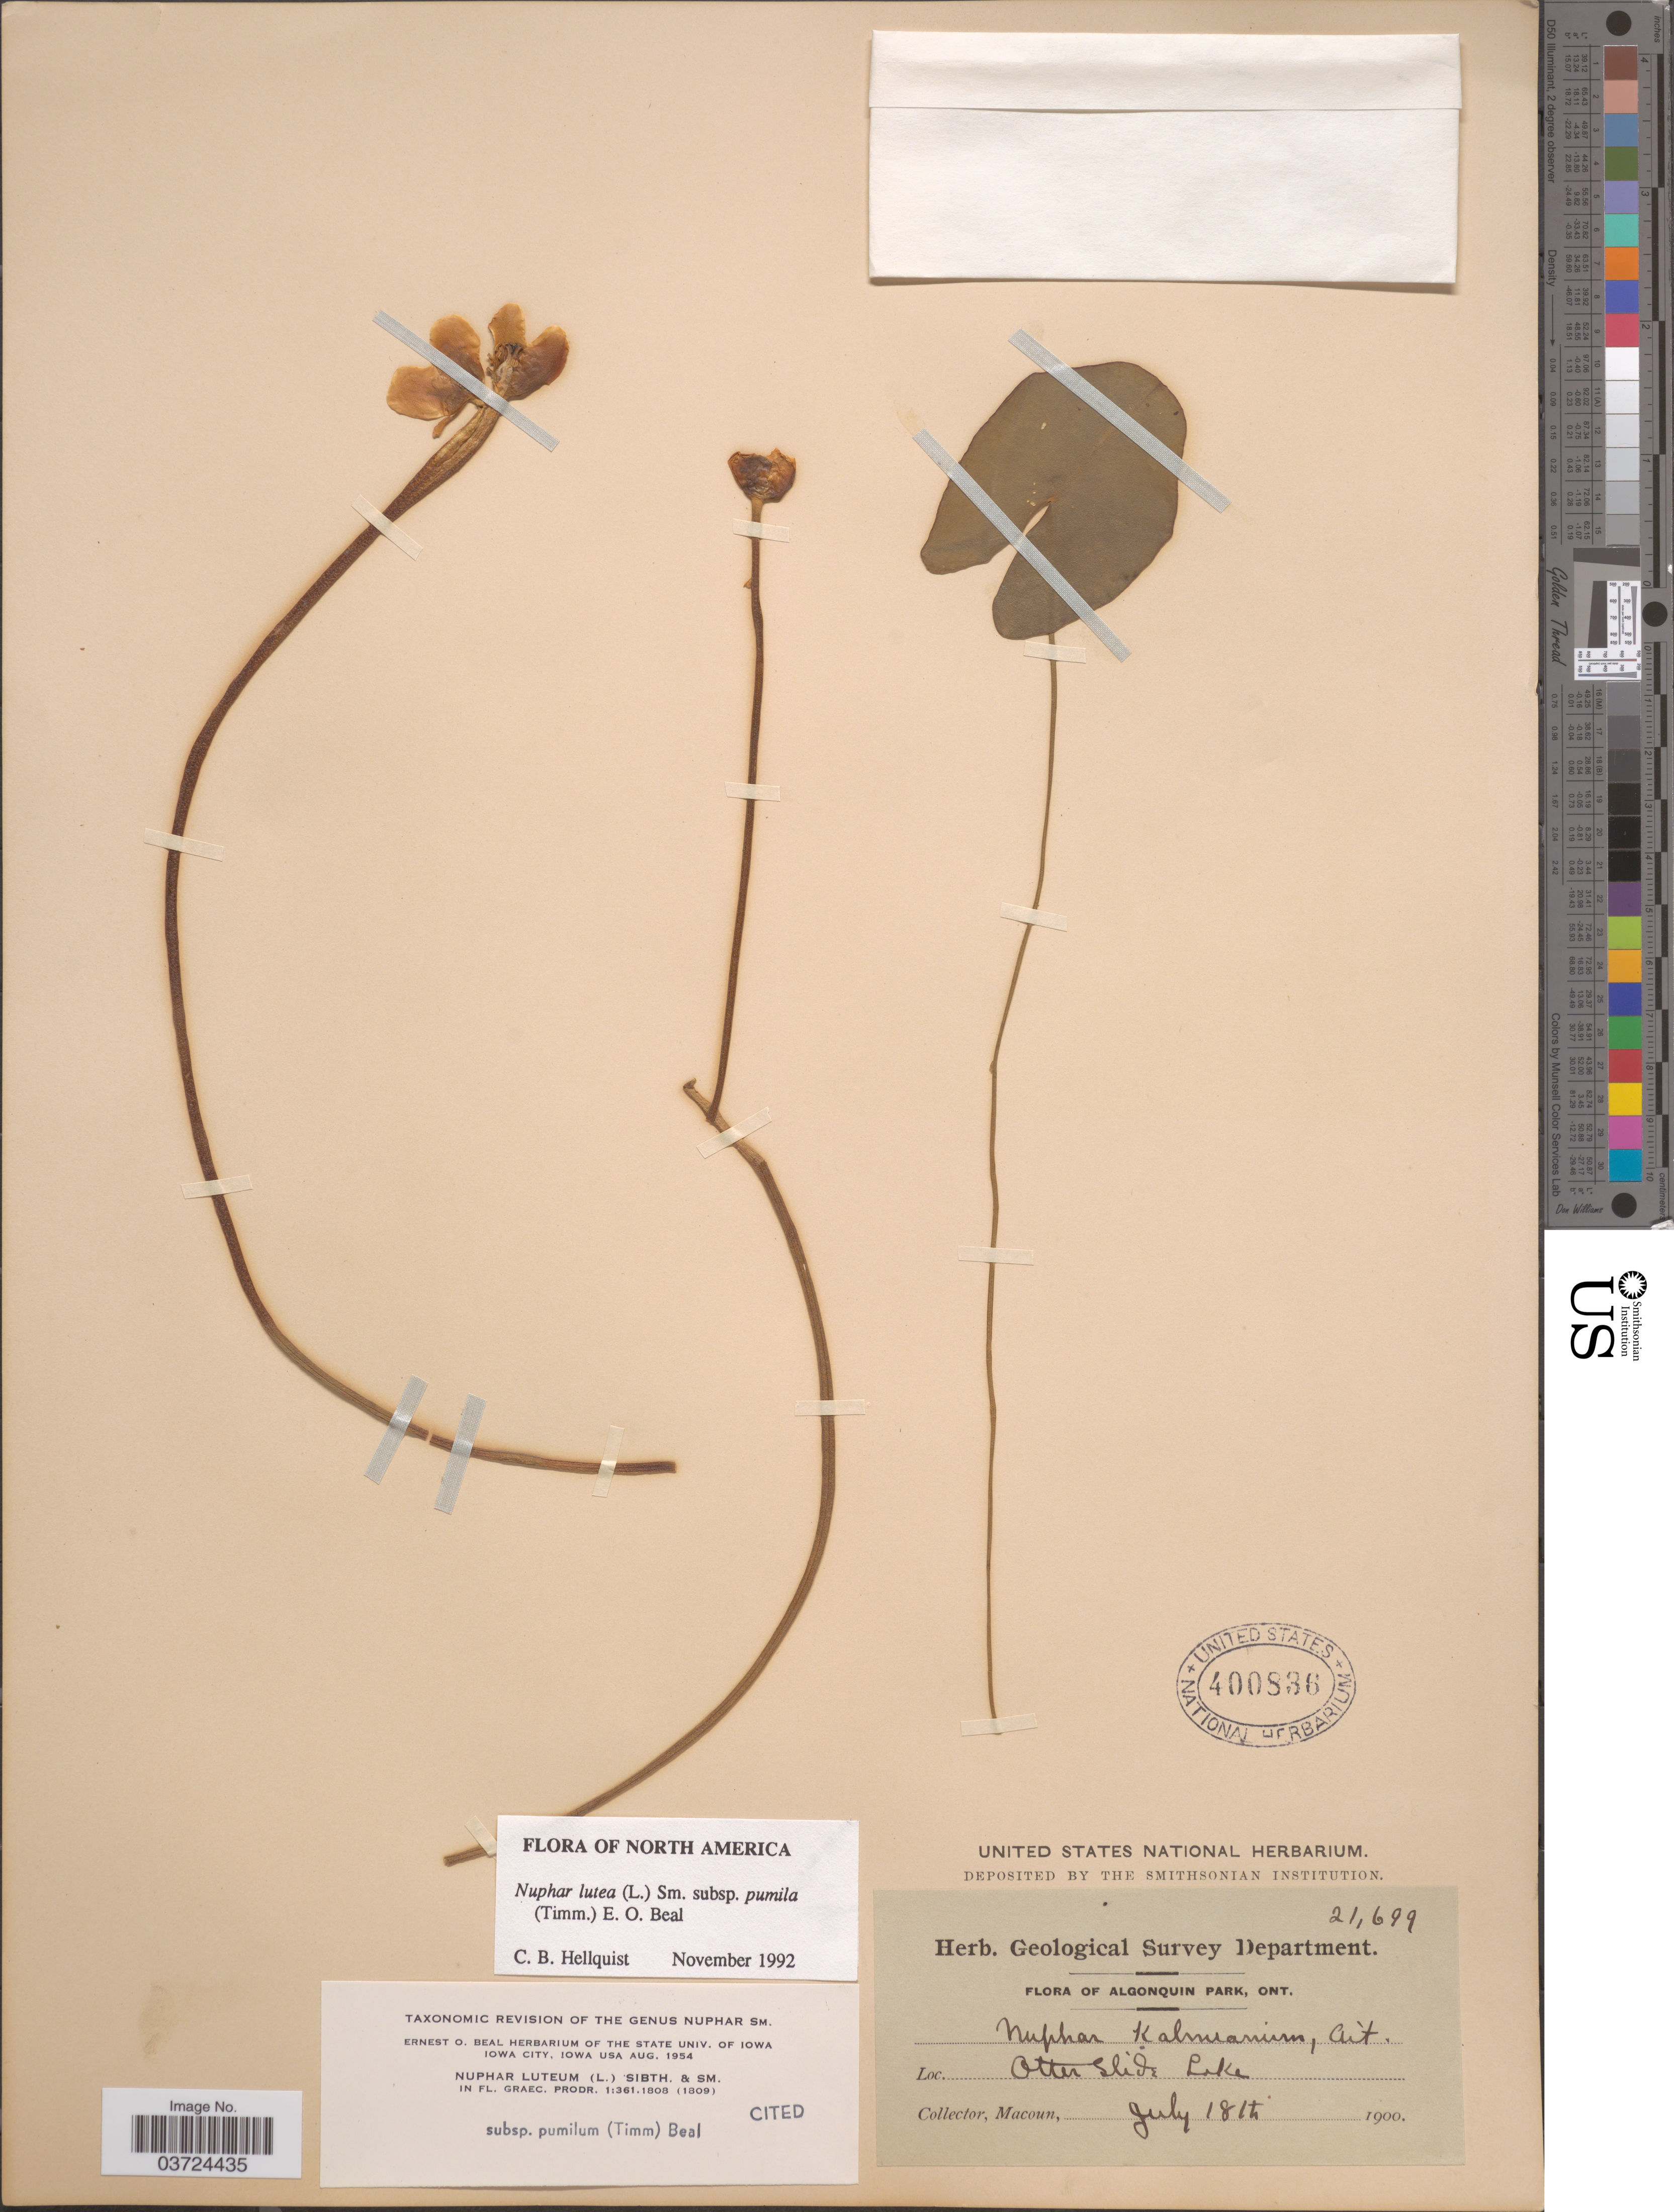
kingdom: Plantae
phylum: Tracheophyta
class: Magnoliopsida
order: Nymphaeales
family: Nymphaeaceae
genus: Nuphar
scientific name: Nuphar lutea subsp. pumila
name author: (Timm) DC.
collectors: -- Macoun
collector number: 21699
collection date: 1900-07-18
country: Canada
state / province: Ontario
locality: Algonquin Park. Otter Slide Lake.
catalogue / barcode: US 400836